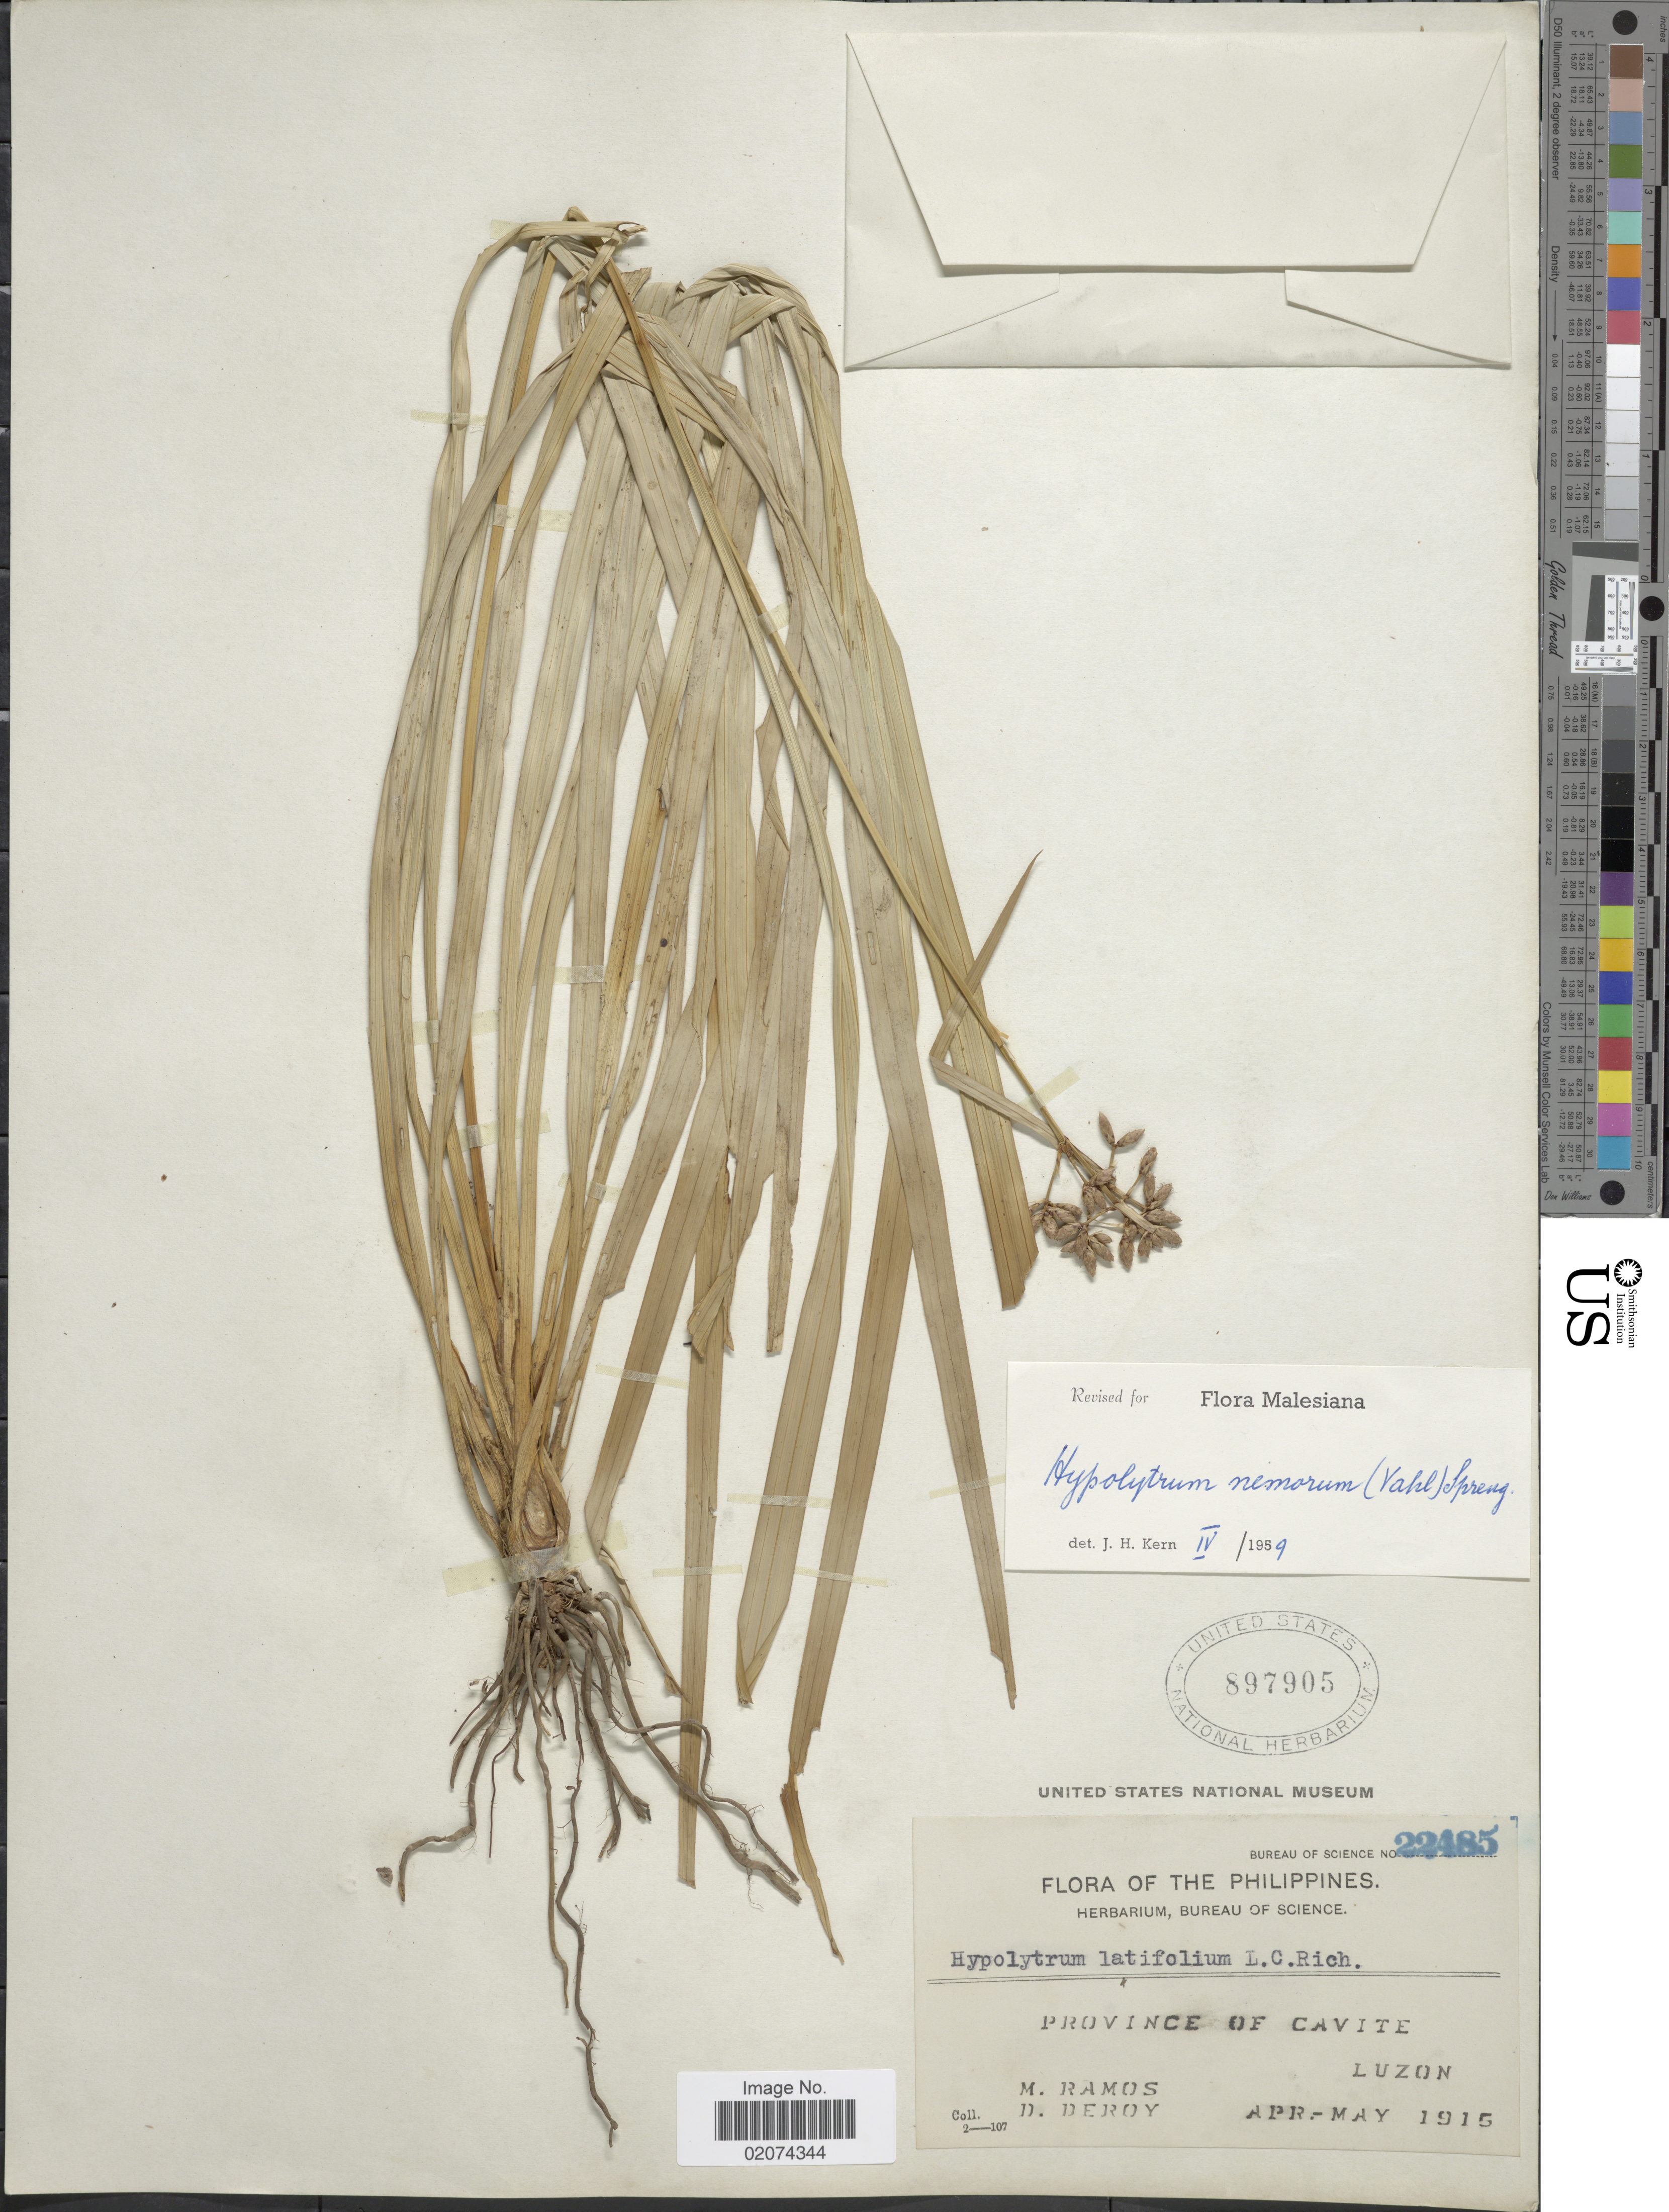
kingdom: Plantae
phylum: Tracheophyta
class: Liliopsida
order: Poales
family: Cyperaceae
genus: Hypolytrum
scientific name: Hypolytrum nemorum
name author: (Vahl) Spreng.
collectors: M. Ramos & D. Deroy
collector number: Bureau of Science22485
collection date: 1915-04/1915-05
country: Philippines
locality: Province of Cavite Luzon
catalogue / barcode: US 897905